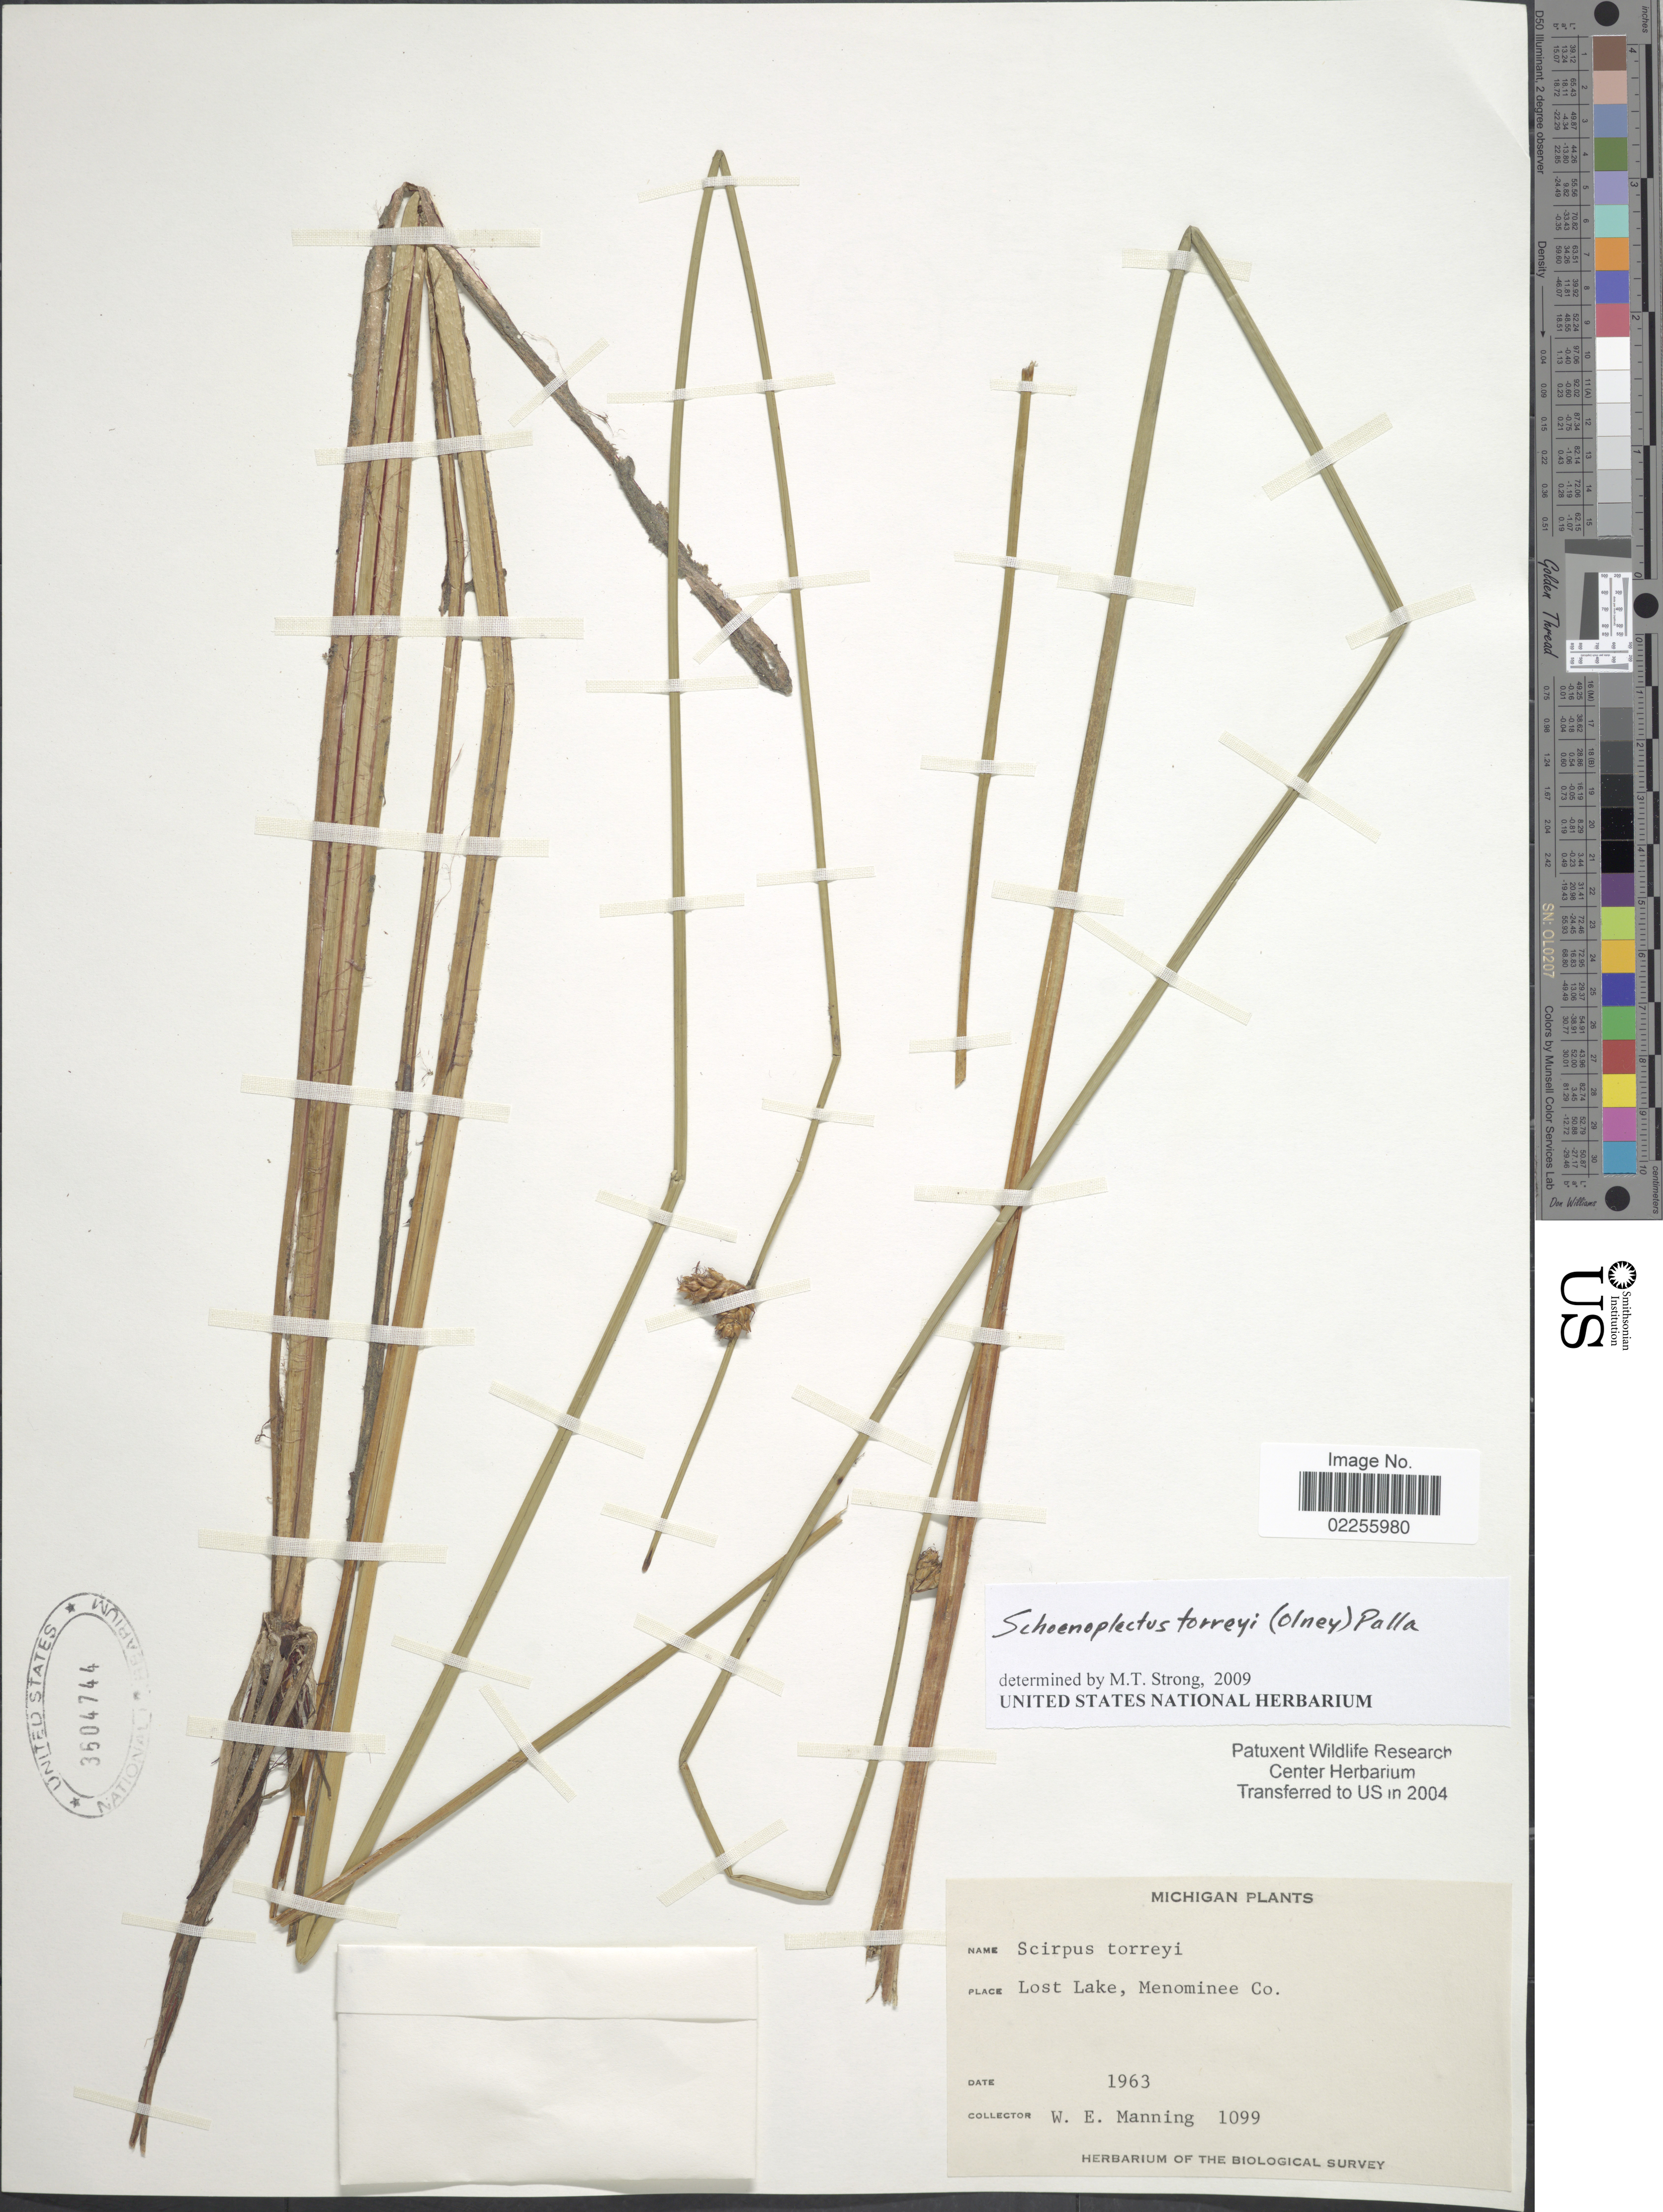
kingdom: Plantae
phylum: Tracheophyta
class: Liliopsida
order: Poales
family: Cyperaceae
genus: Schoenoplectus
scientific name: Schoenoplectus torreyi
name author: (Olney) Palla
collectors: W. Manning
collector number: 1099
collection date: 1963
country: United States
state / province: Michigan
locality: Lost Lake, Menominee Co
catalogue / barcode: US 3604744